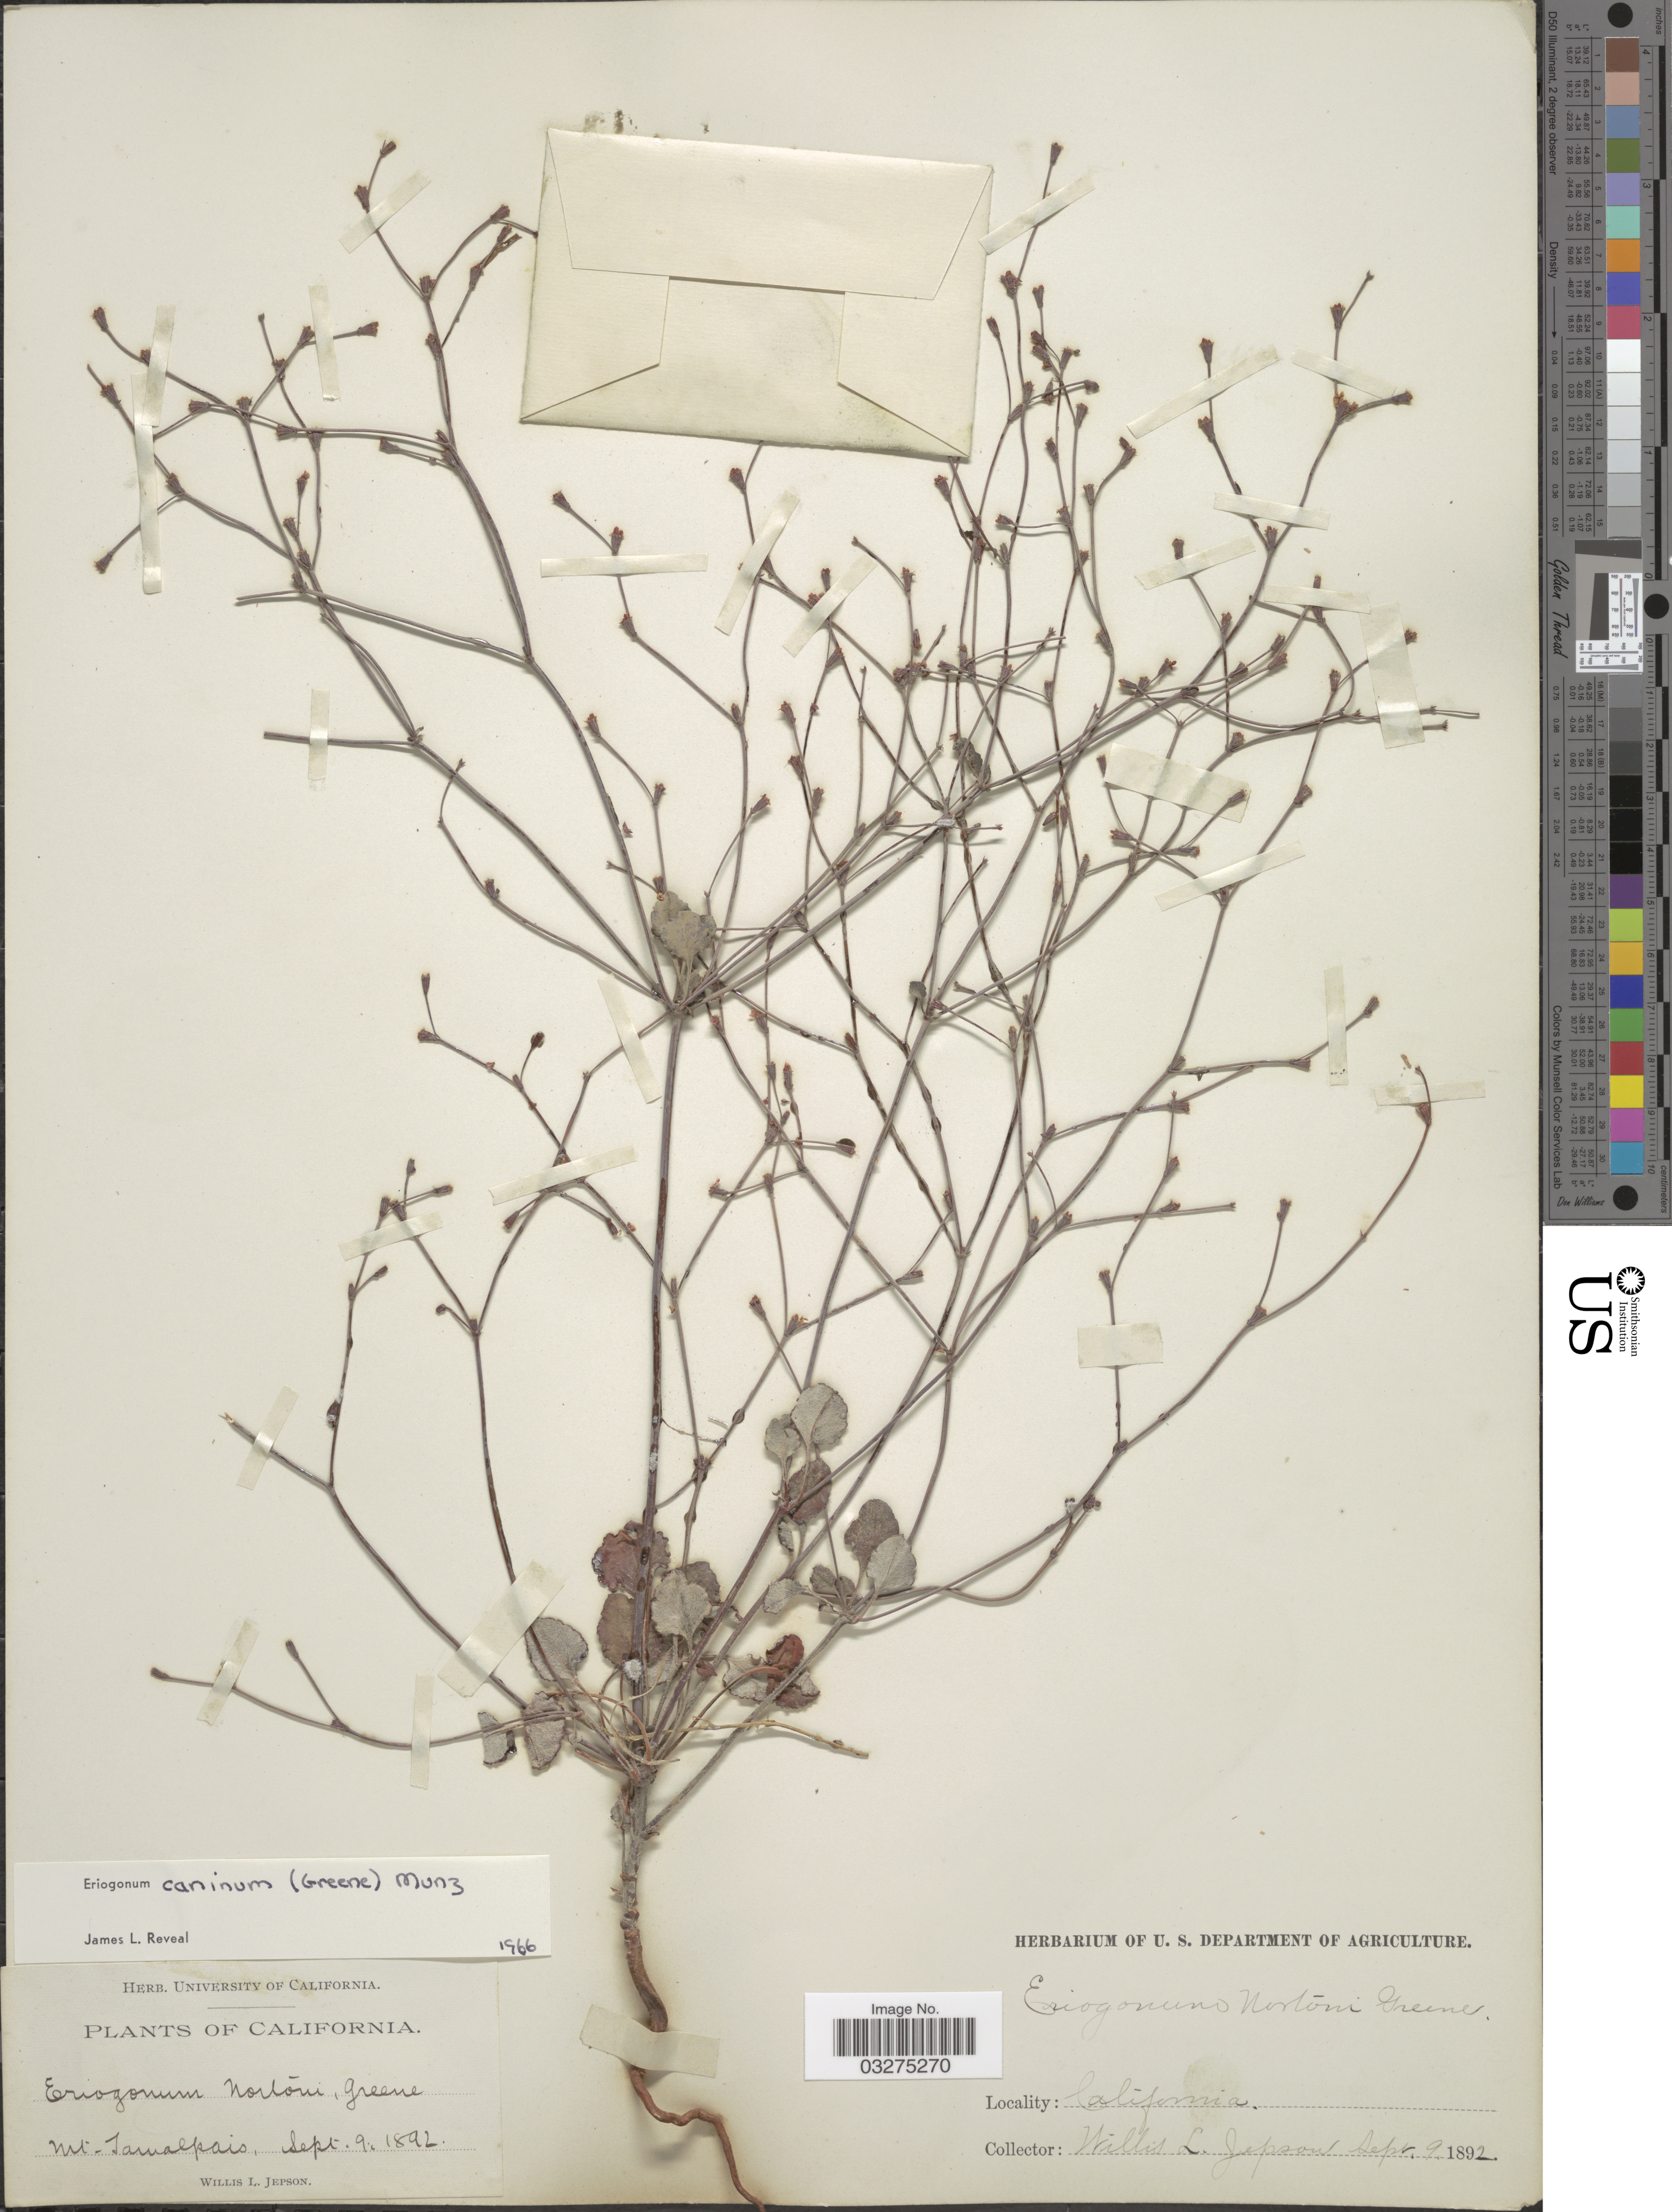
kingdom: Plantae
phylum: Tracheophyta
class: Magnoliopsida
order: Caryophyllales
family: Polygonaceae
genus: Eriogonum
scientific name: Eriogonum caninum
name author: (Greene) Munz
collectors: W. L. Jepson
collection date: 1892-09-09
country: United States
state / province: California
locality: Mt. Tamalpais.